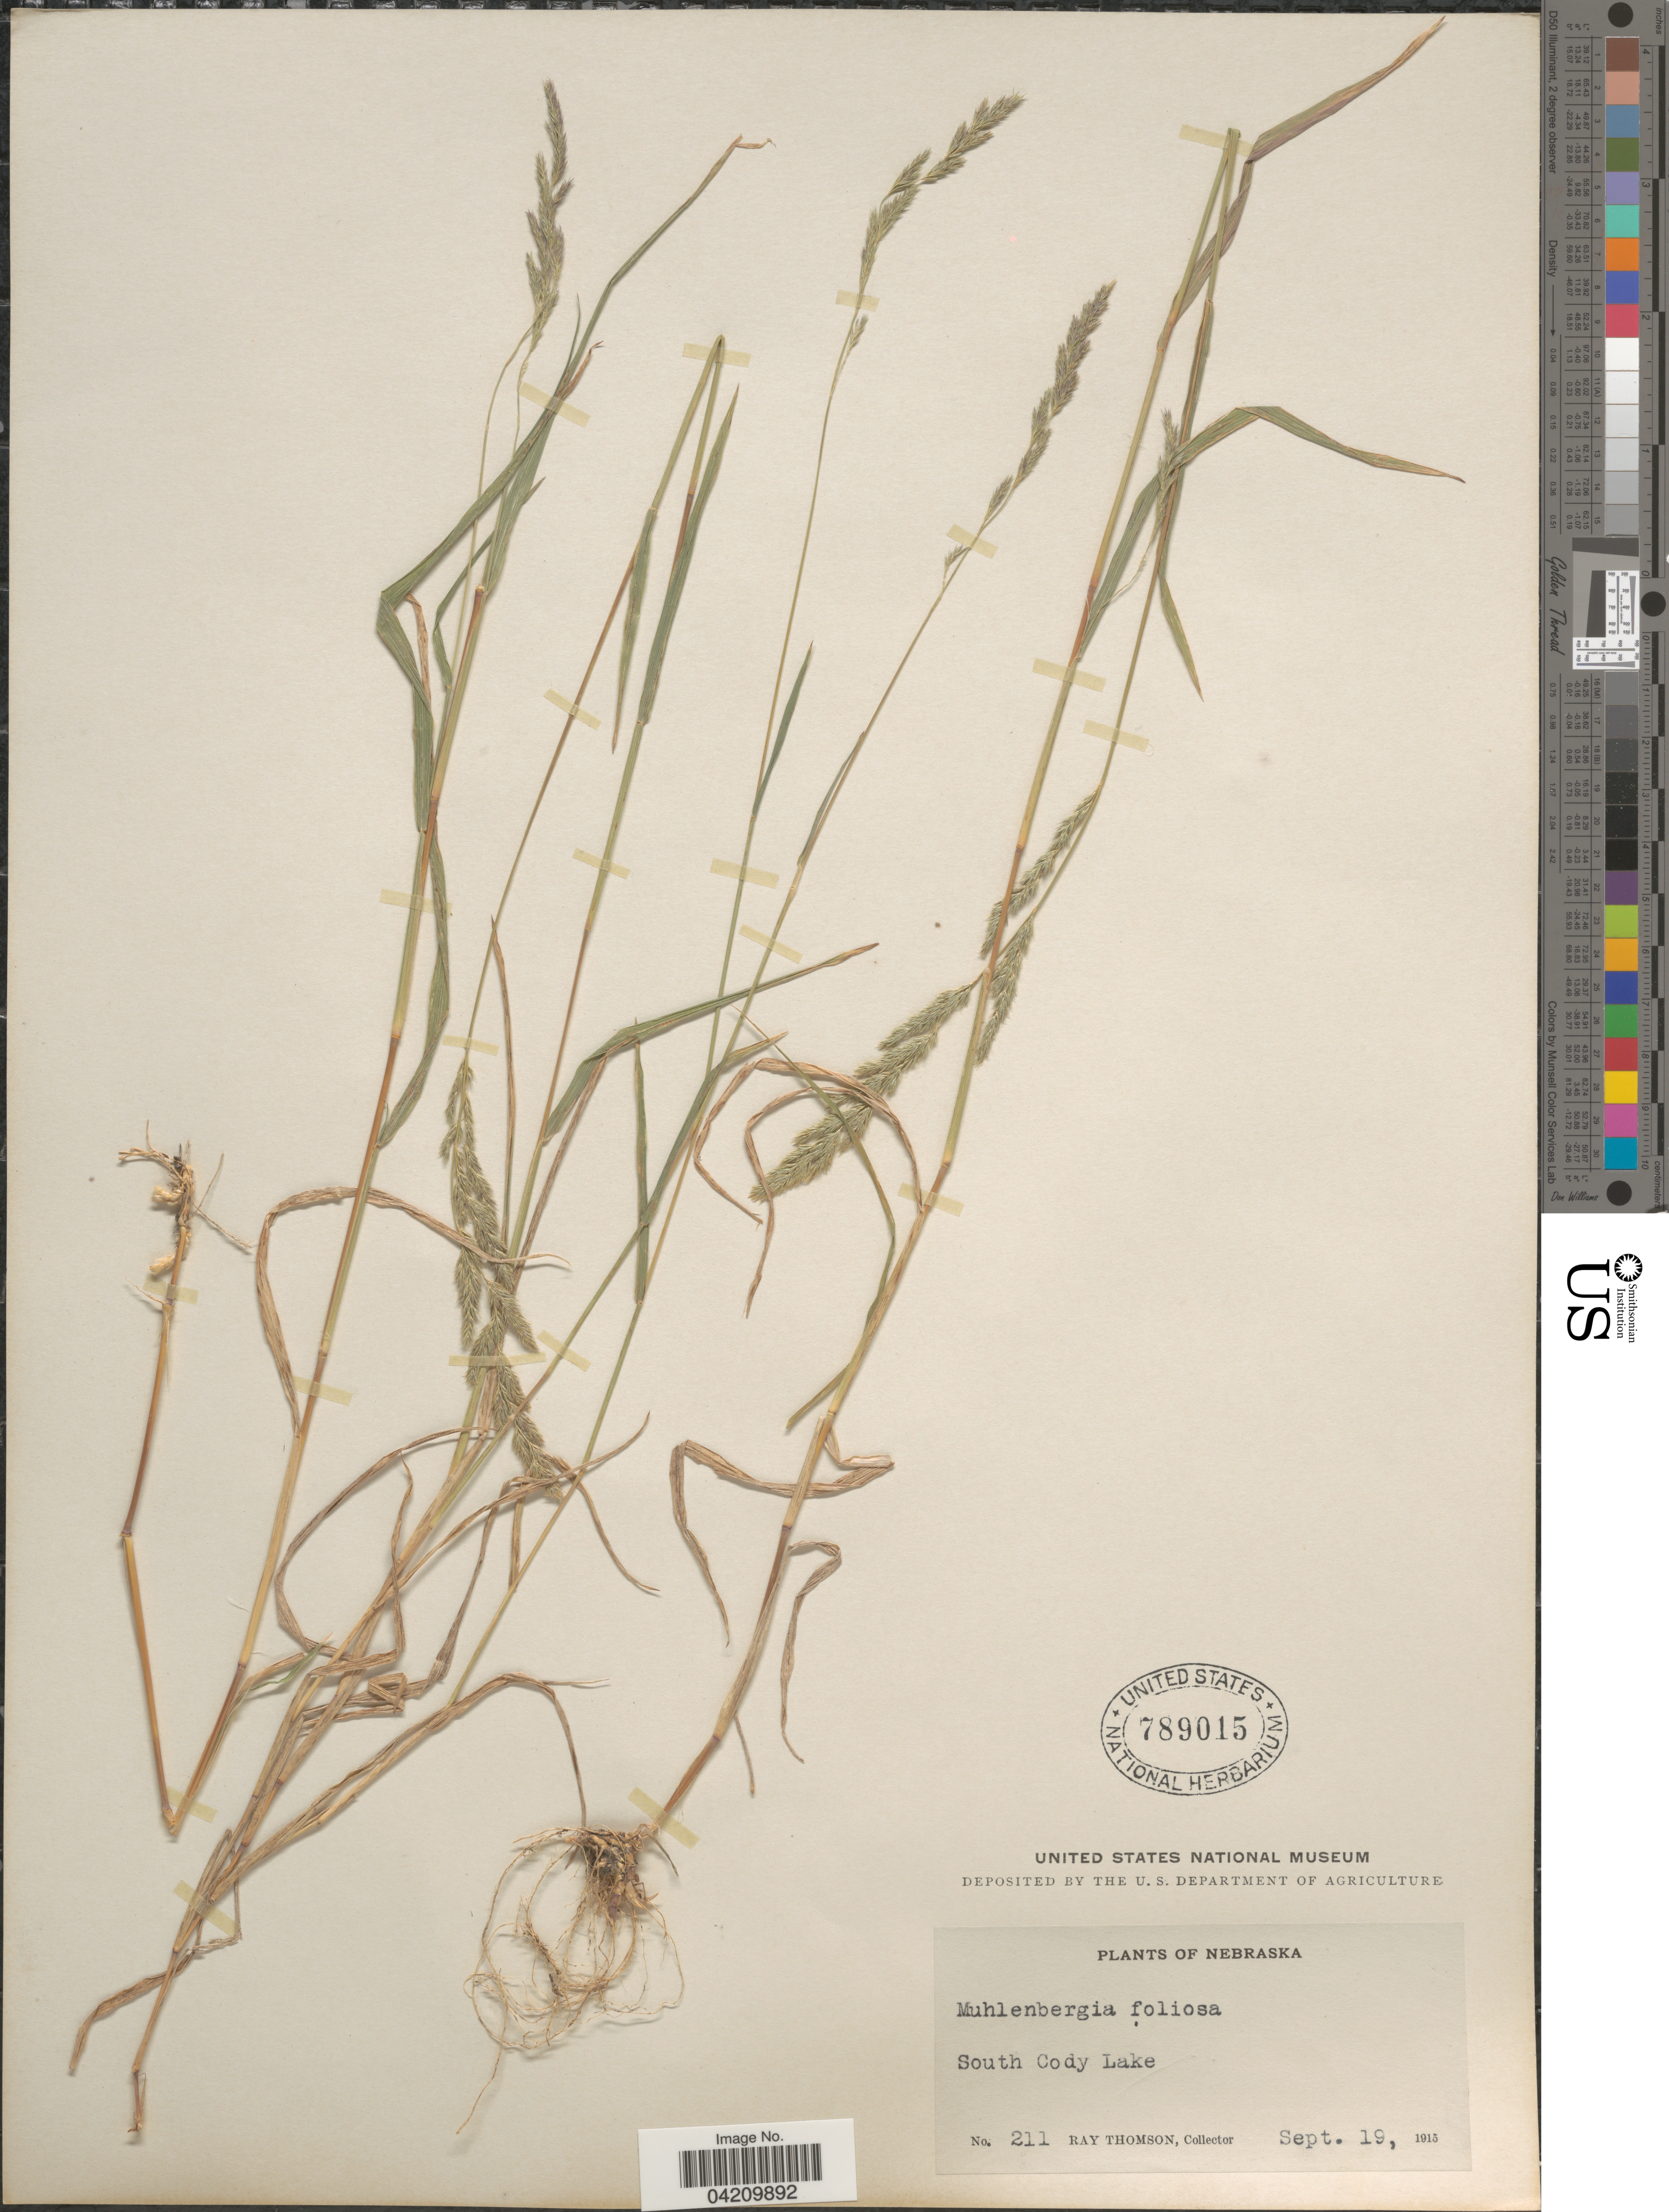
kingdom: Plantae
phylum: Tracheophyta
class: Liliopsida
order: Poales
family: Poaceae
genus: Muhlenbergia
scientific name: Muhlenbergia mexicana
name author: (L.) Trin.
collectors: R. Thomson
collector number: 211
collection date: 1915-09-19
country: United States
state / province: Nebraska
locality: South Cody Lake.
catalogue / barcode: US 789015